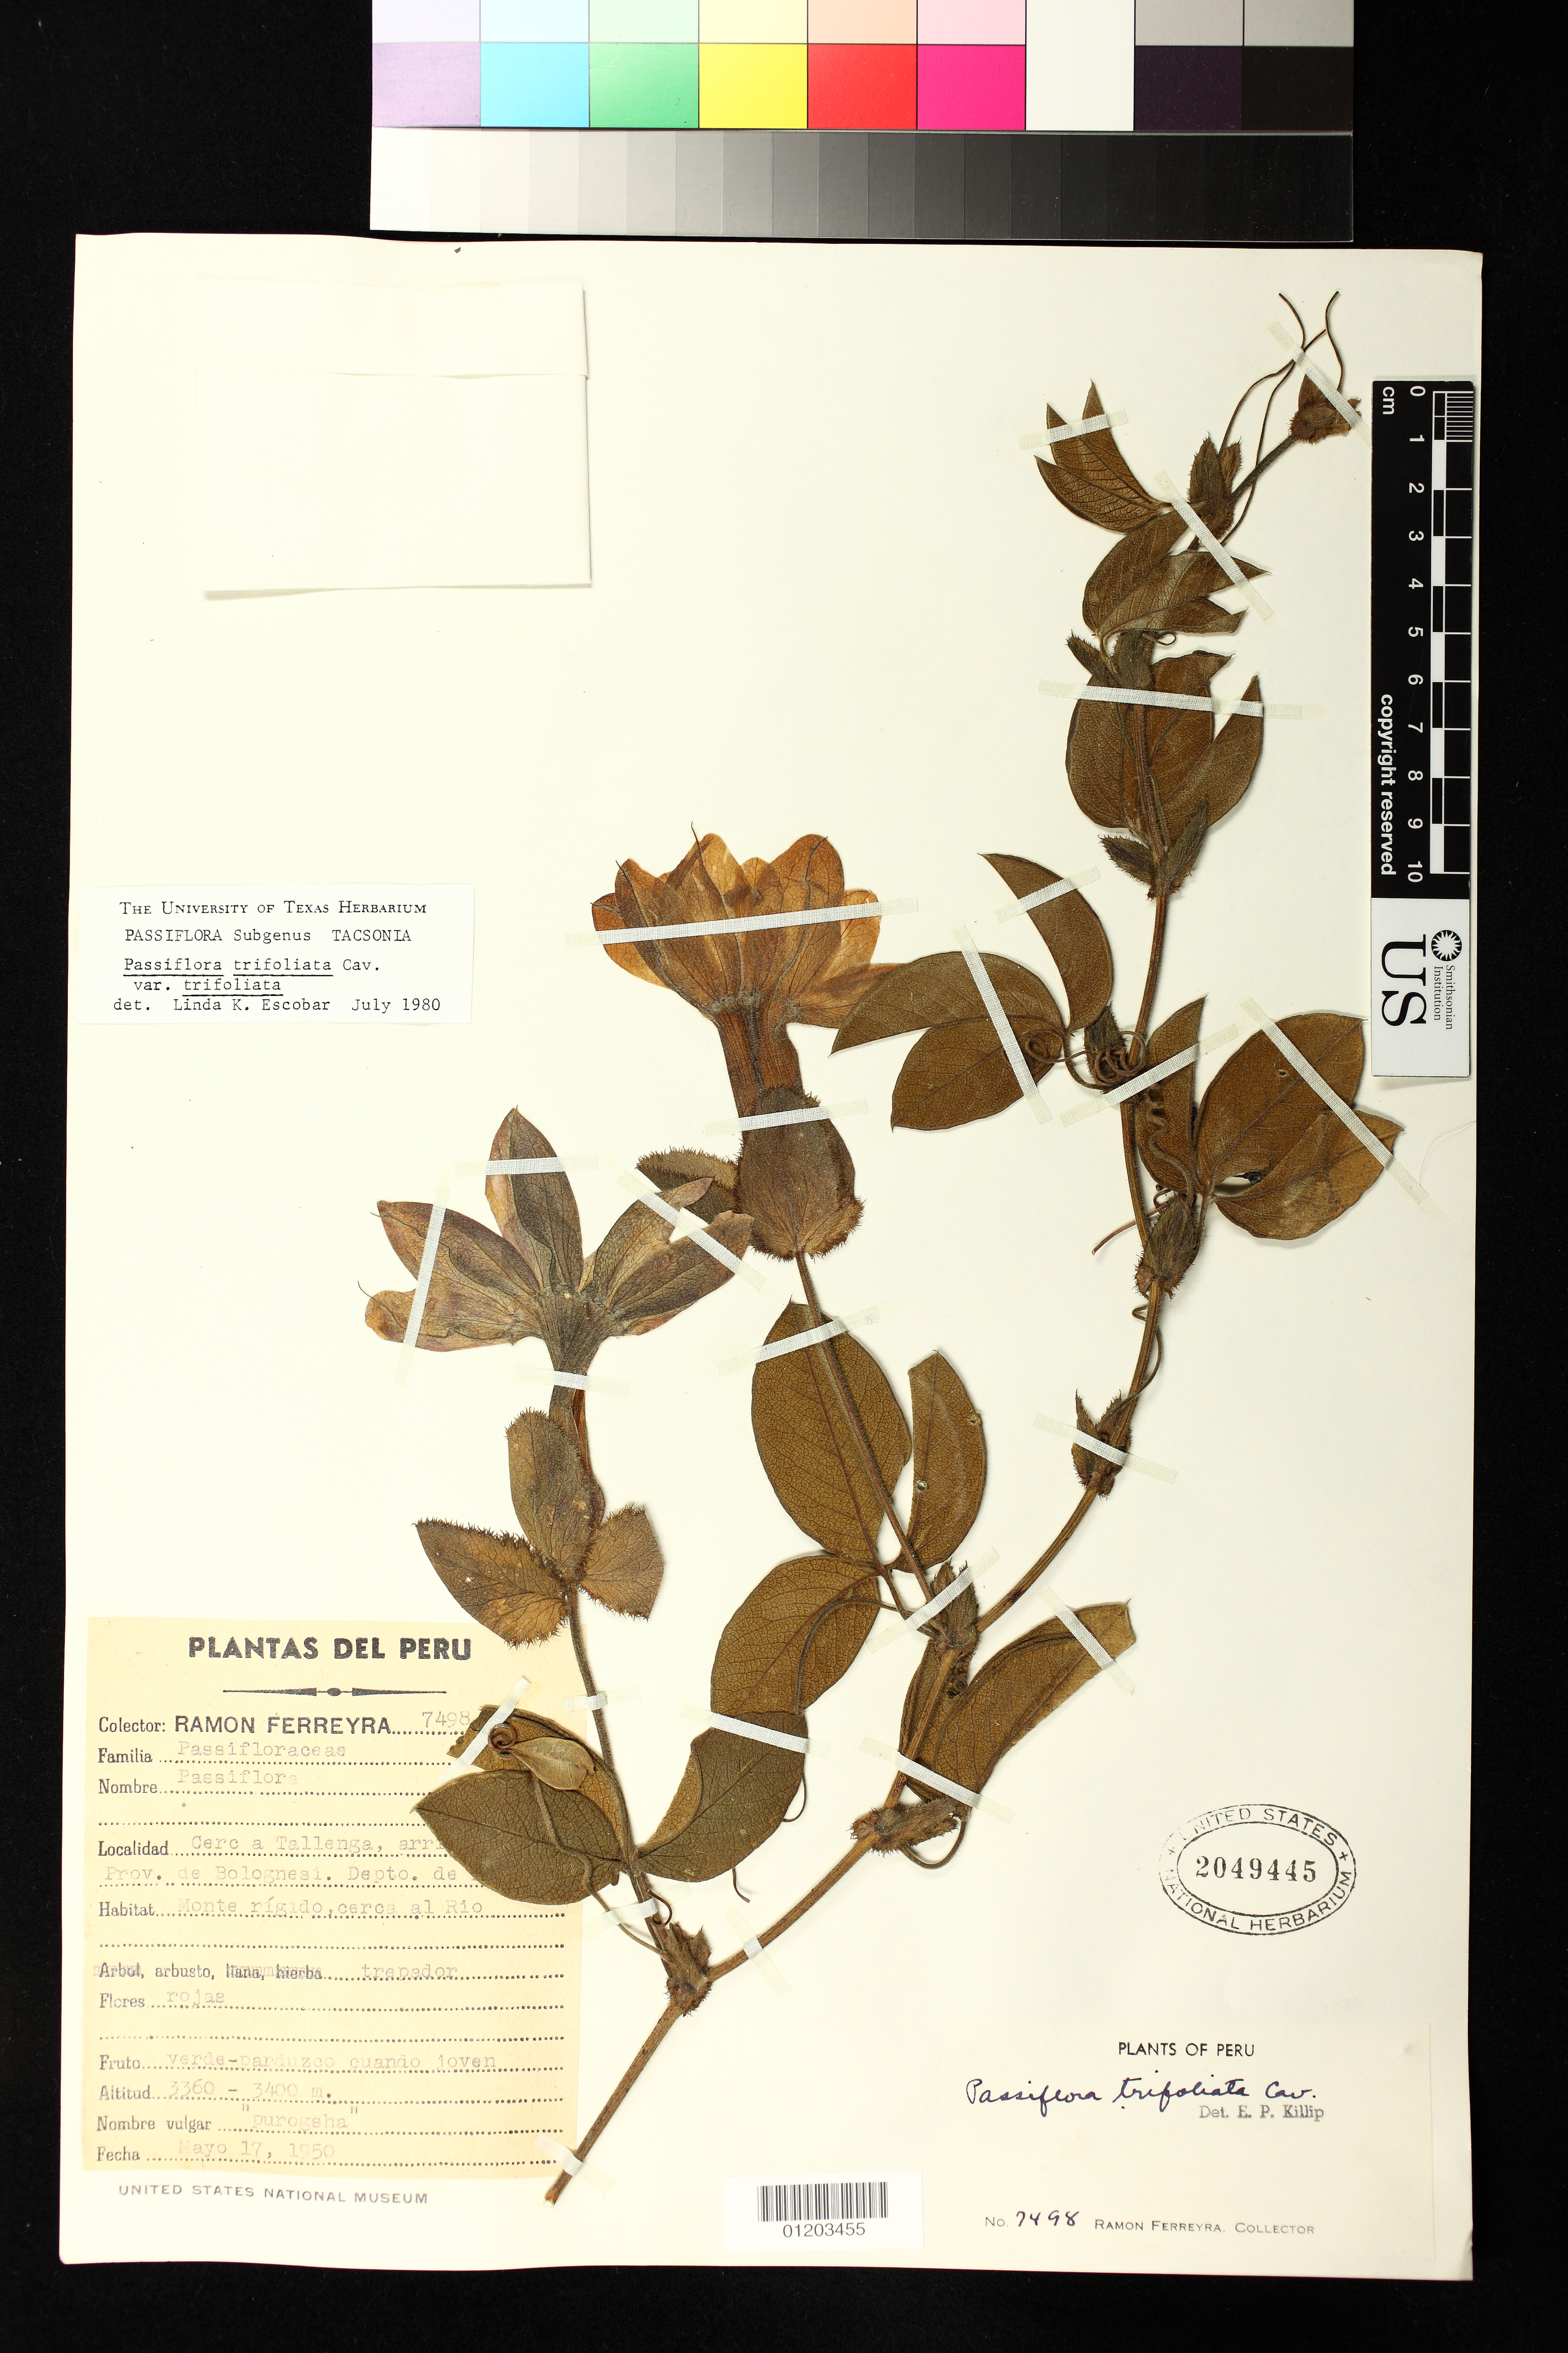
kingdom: Plantae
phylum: Tracheophyta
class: Magnoliopsida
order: Malpighiales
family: Passifloraceae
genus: Passiflora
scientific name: Passiflora trifoliata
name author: Cav.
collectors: R. A. Ferreyra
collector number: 7498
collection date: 1950-05-17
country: Peru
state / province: Ancash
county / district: Bolognesi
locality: Cerc a Tallenga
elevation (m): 3360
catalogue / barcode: US 2049445